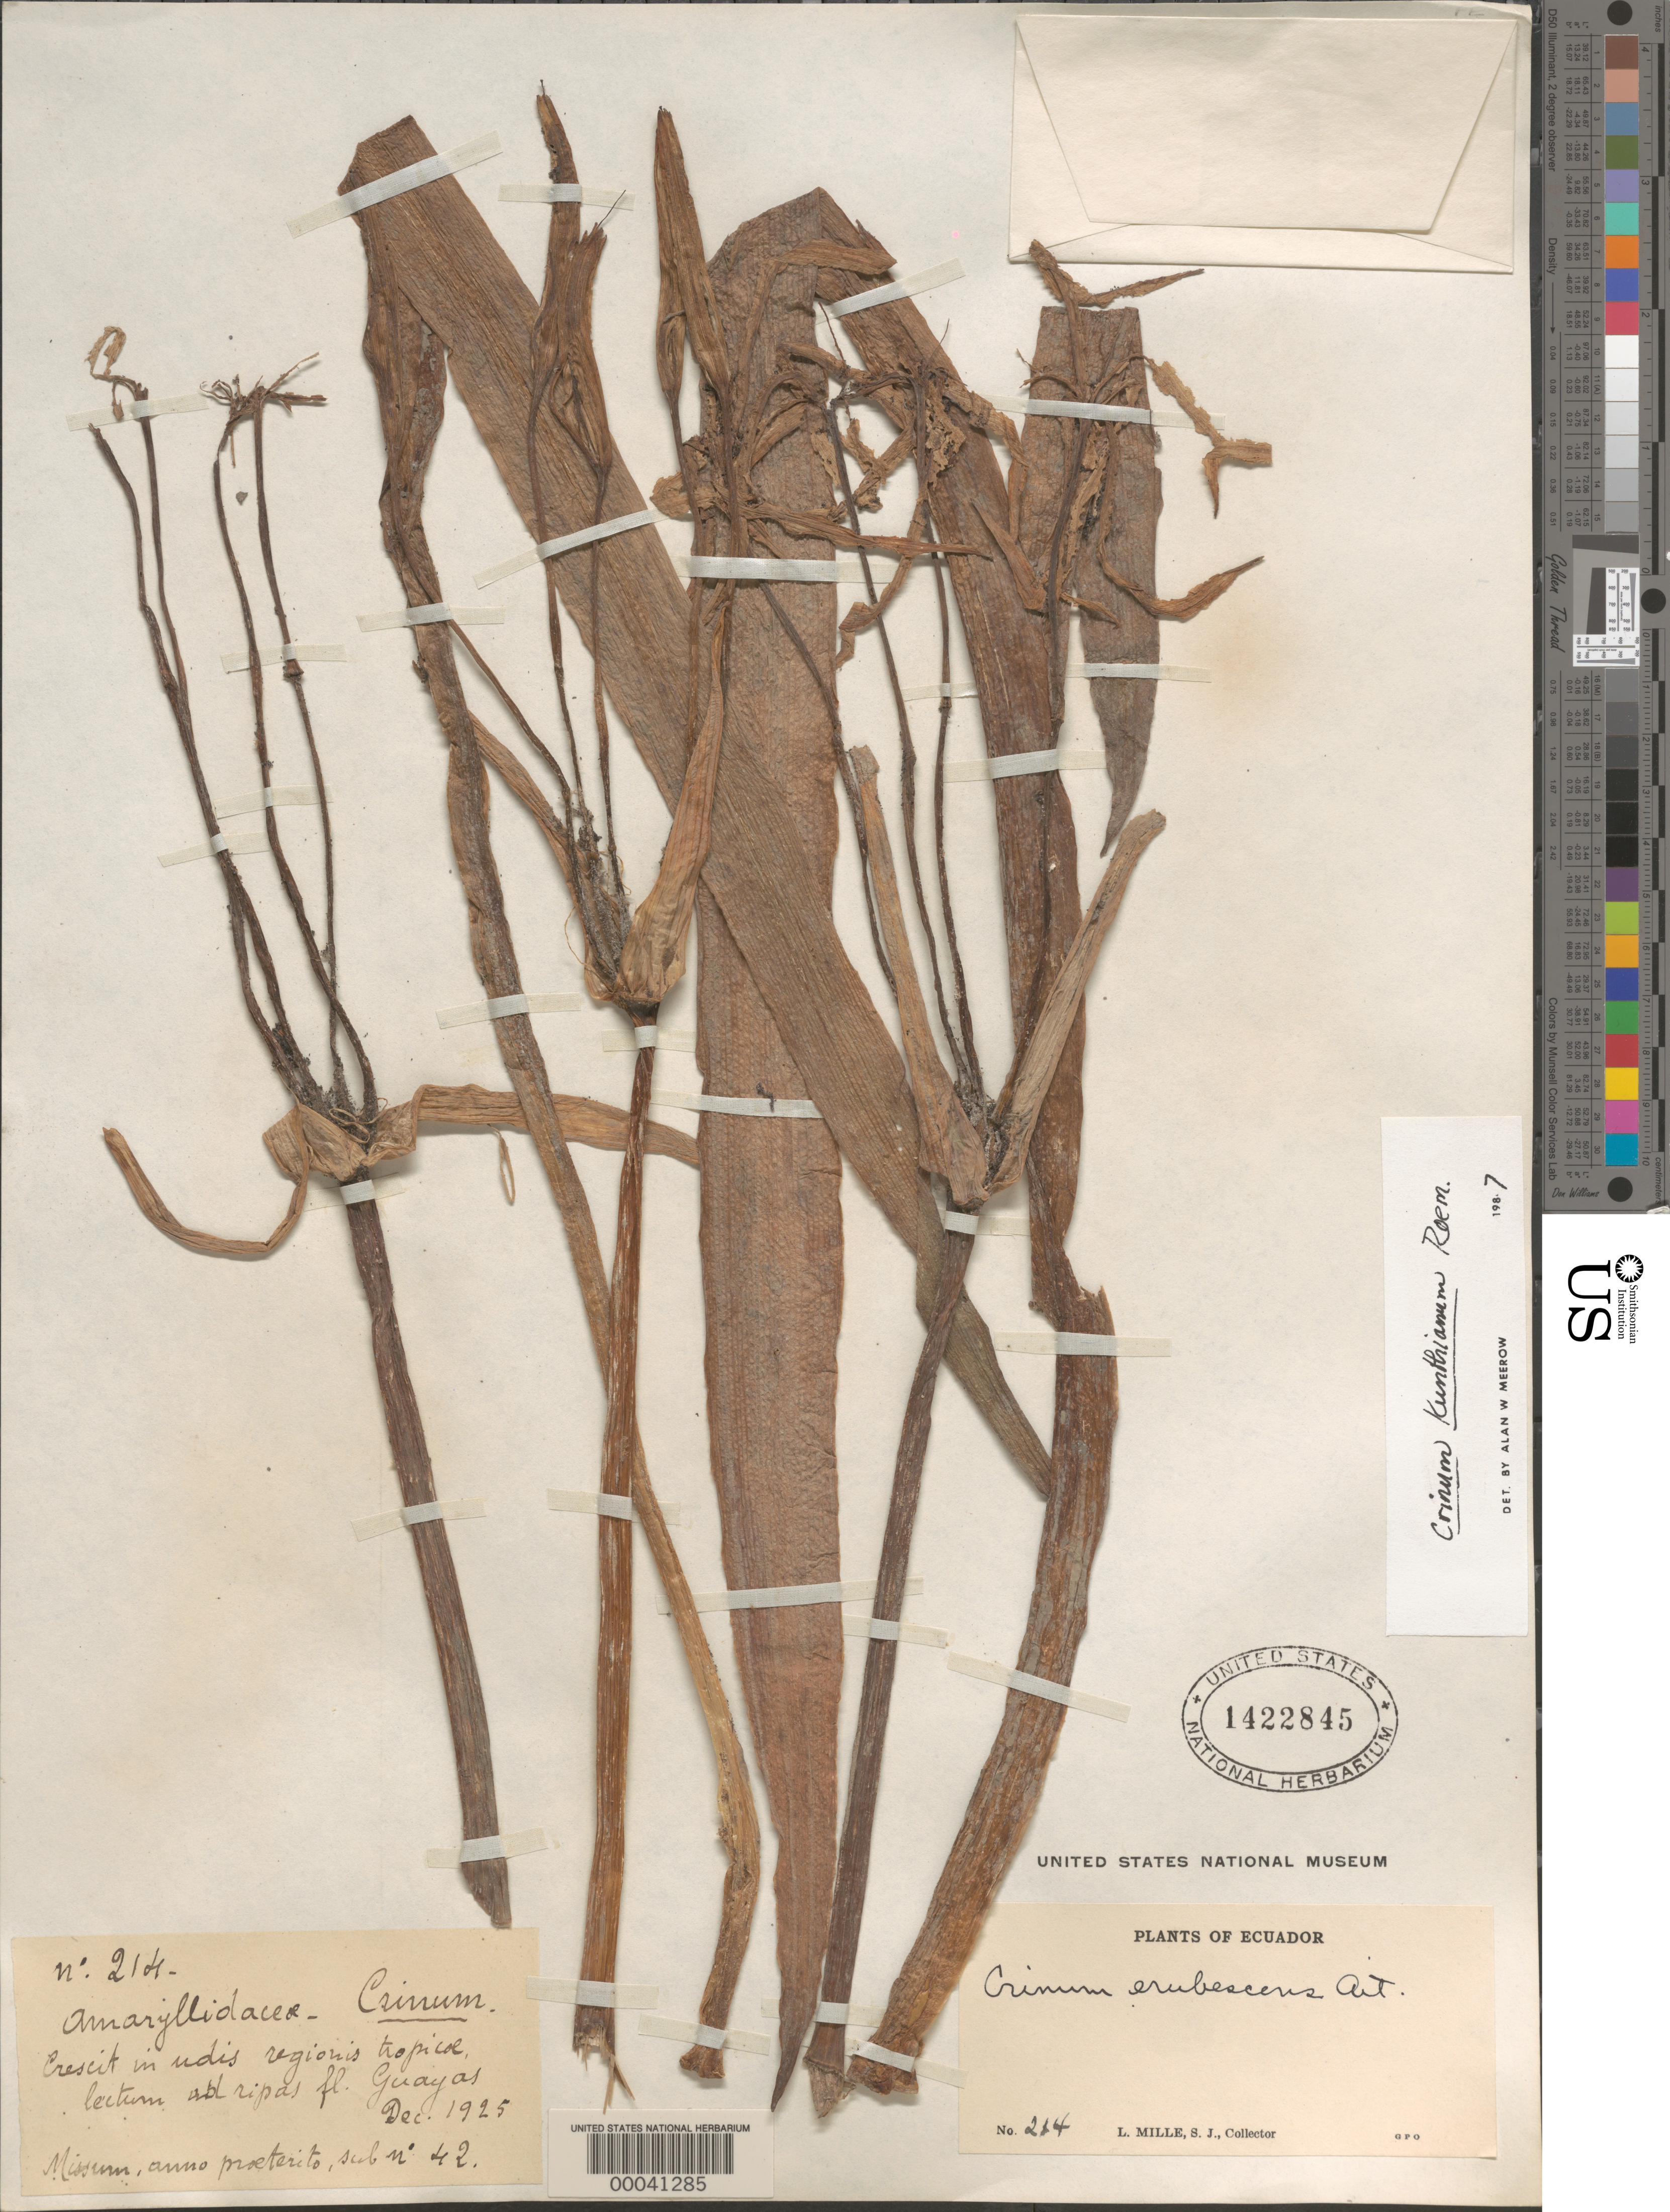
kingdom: Plantae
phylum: Tracheophyta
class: Liliopsida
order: Asparagales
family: Amaryllidaceae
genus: Crinum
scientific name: Crinum kunthianum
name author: M. Roem.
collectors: S. L'mille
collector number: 214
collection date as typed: Dec 1925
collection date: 1925-12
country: Ecuador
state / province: Guayas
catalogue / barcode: US 1422845